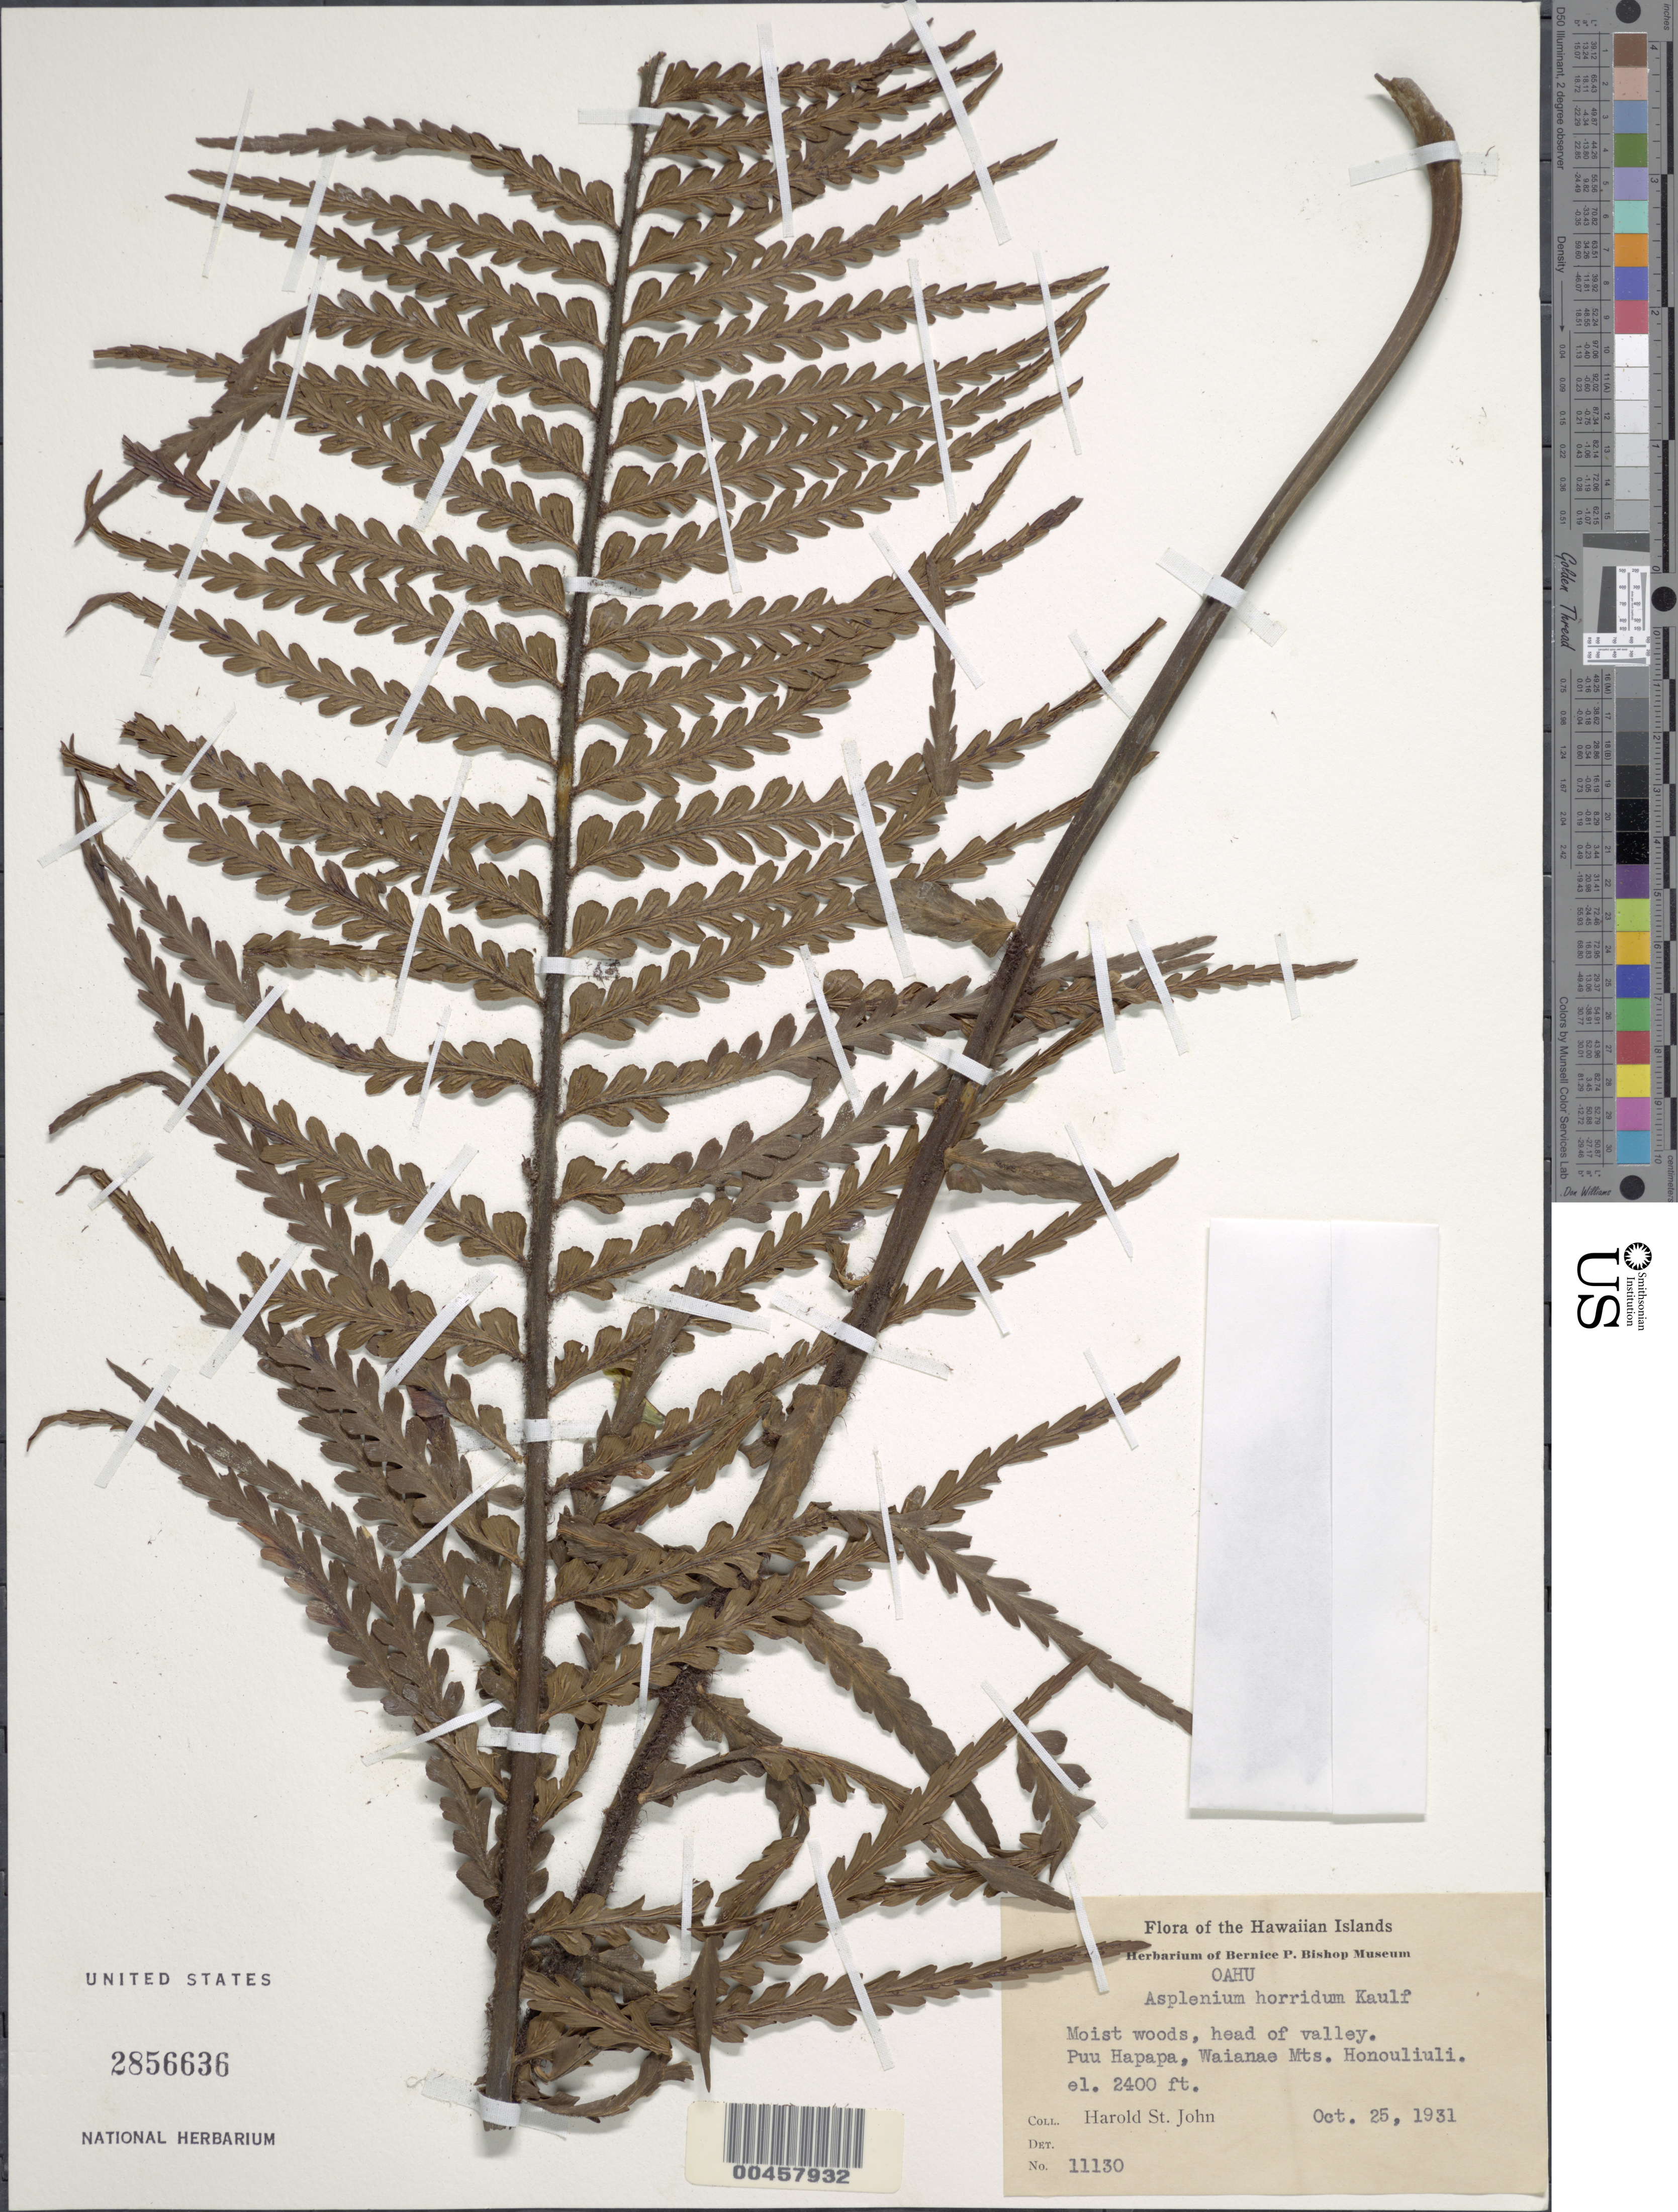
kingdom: Plantae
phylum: Tracheophyta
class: Polypodiopsida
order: Polypodiales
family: Aspleniaceae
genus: Asplenium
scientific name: Asplenium horridum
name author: Kaulf.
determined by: Salgado, A. E.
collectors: H. St. John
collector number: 11130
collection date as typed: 25 Oct 1931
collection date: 1931-10-25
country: United States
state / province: Hawaii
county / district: Honolulu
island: Oahu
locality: head of valley, Puu Hapapa, Waianae Mts. Honouliuli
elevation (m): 732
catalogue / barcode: US 2856636